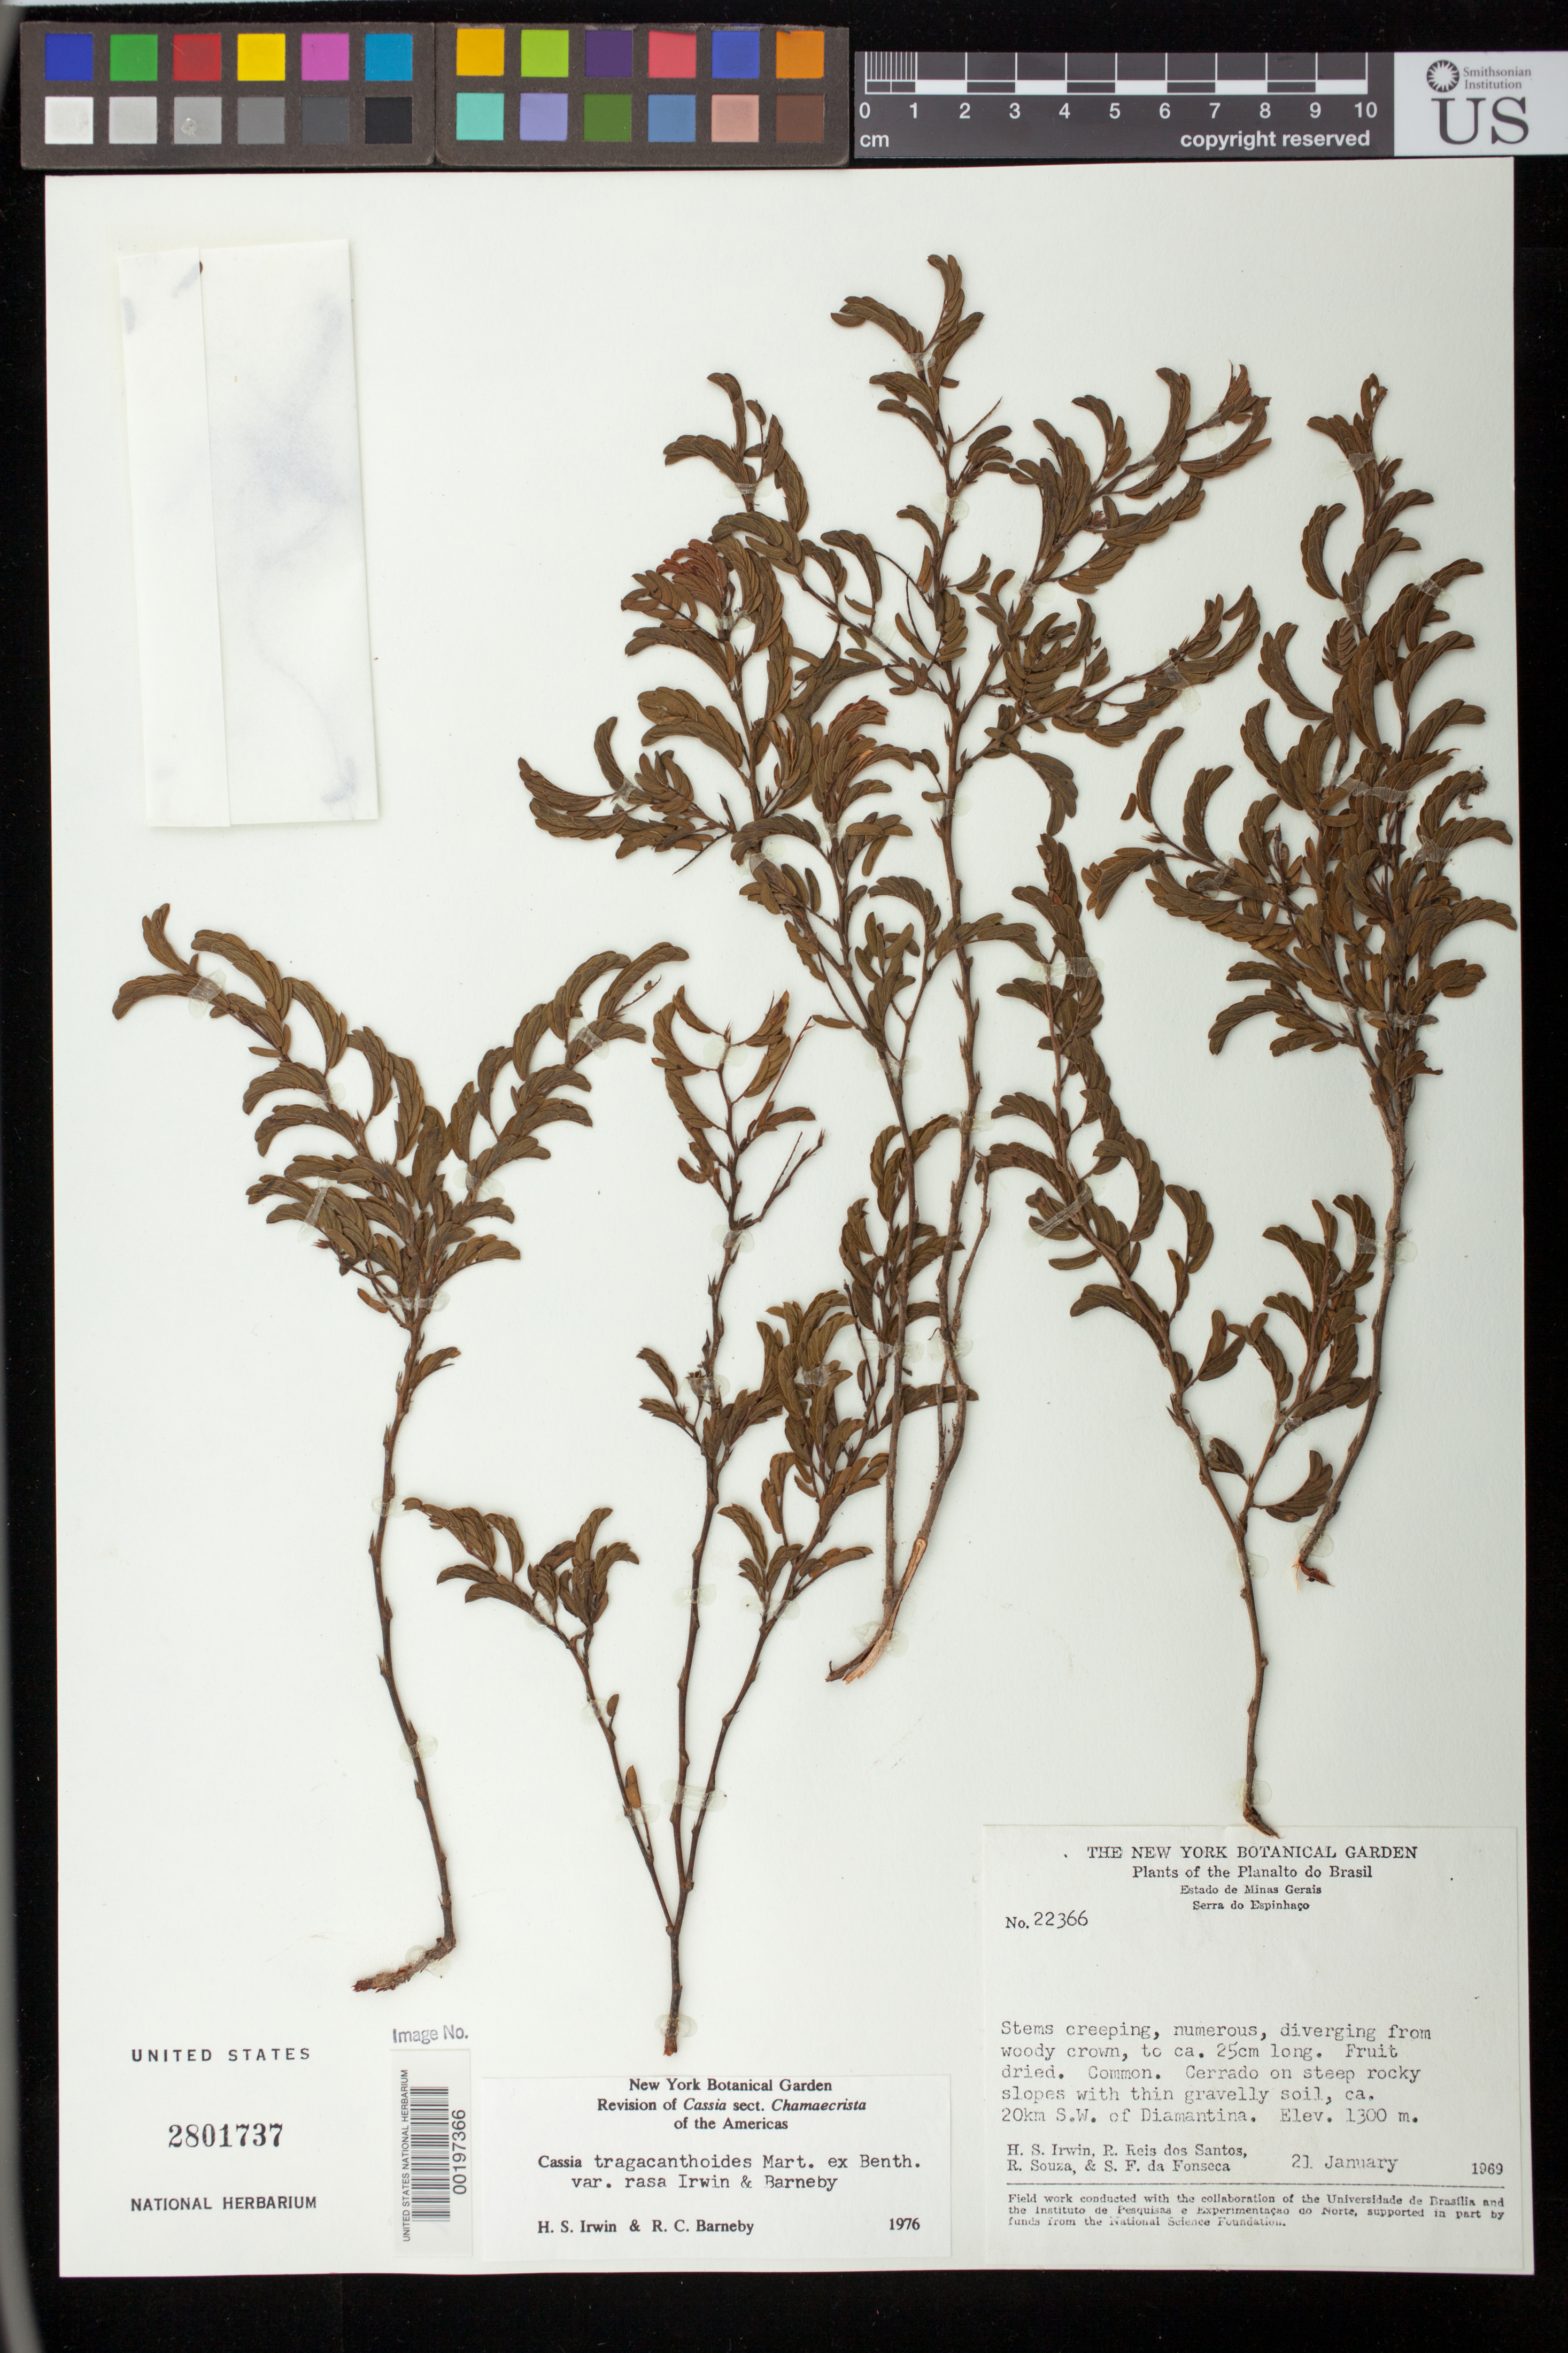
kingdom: Plantae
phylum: Tracheophyta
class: Magnoliopsida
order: Fabales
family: Fabaceae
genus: Chamaecrista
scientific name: Chamaecrista tragacanthoides var. rasa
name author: H.S. Irwin & Barneby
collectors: H. Irwin, R. G. P. Santos, R. Souza & S. F. Fonsêca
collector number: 22366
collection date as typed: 21 Jan 1969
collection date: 1969-01-21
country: Brazil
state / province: Minas Gerais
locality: Serra do Espinhaco; Ca. 20 km S.W. of Diamantina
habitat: Cerrado on steep rocky slopes with thin gravelly soil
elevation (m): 1300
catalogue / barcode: US 2801737